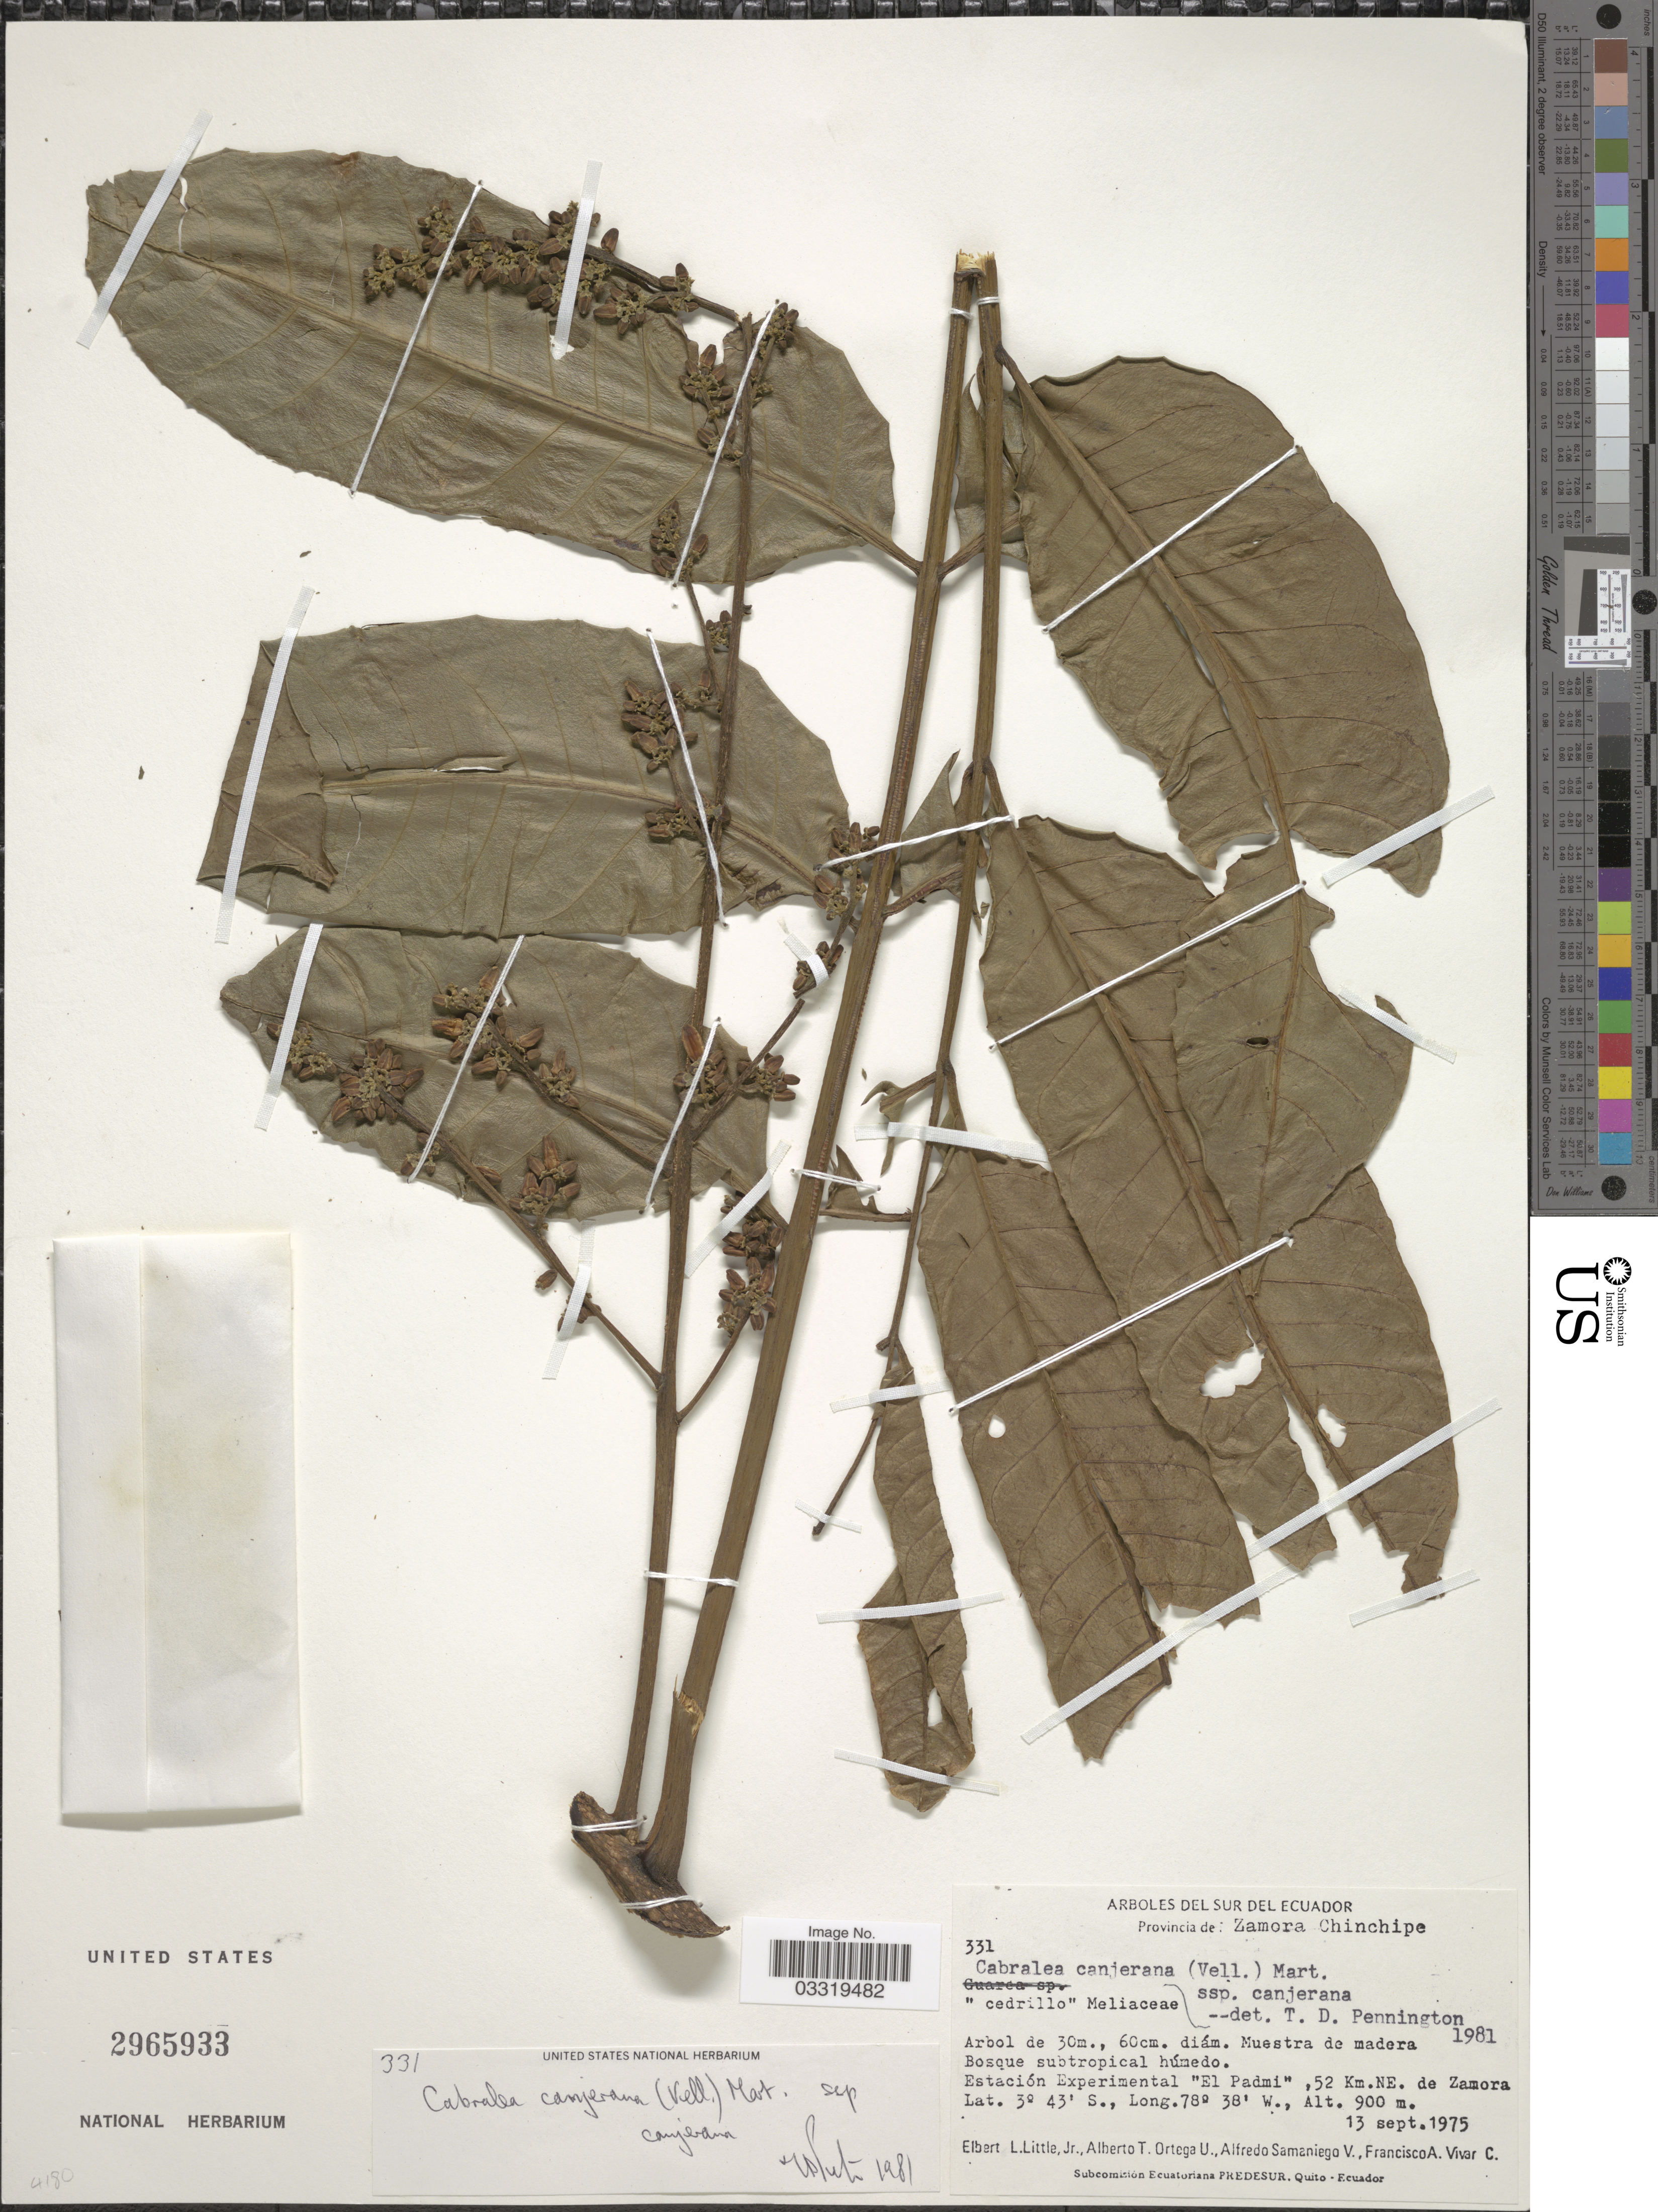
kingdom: Plantae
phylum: Tracheophyta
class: Magnoliopsida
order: Sapindales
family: Meliaceae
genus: Cabralea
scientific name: Cabralea canjerana subsp. canjerana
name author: (Vell.) Mart.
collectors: E. L. Little, A. T. Ortega U., A. V. Samaniego & F. A. Vivar C.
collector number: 331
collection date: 1975-09-13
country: Ecuador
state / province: Zamora-Chinchipe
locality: Estación Experimental "El Padmi", 52 Km. NE. de Zamora.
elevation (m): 900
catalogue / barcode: US 2965933